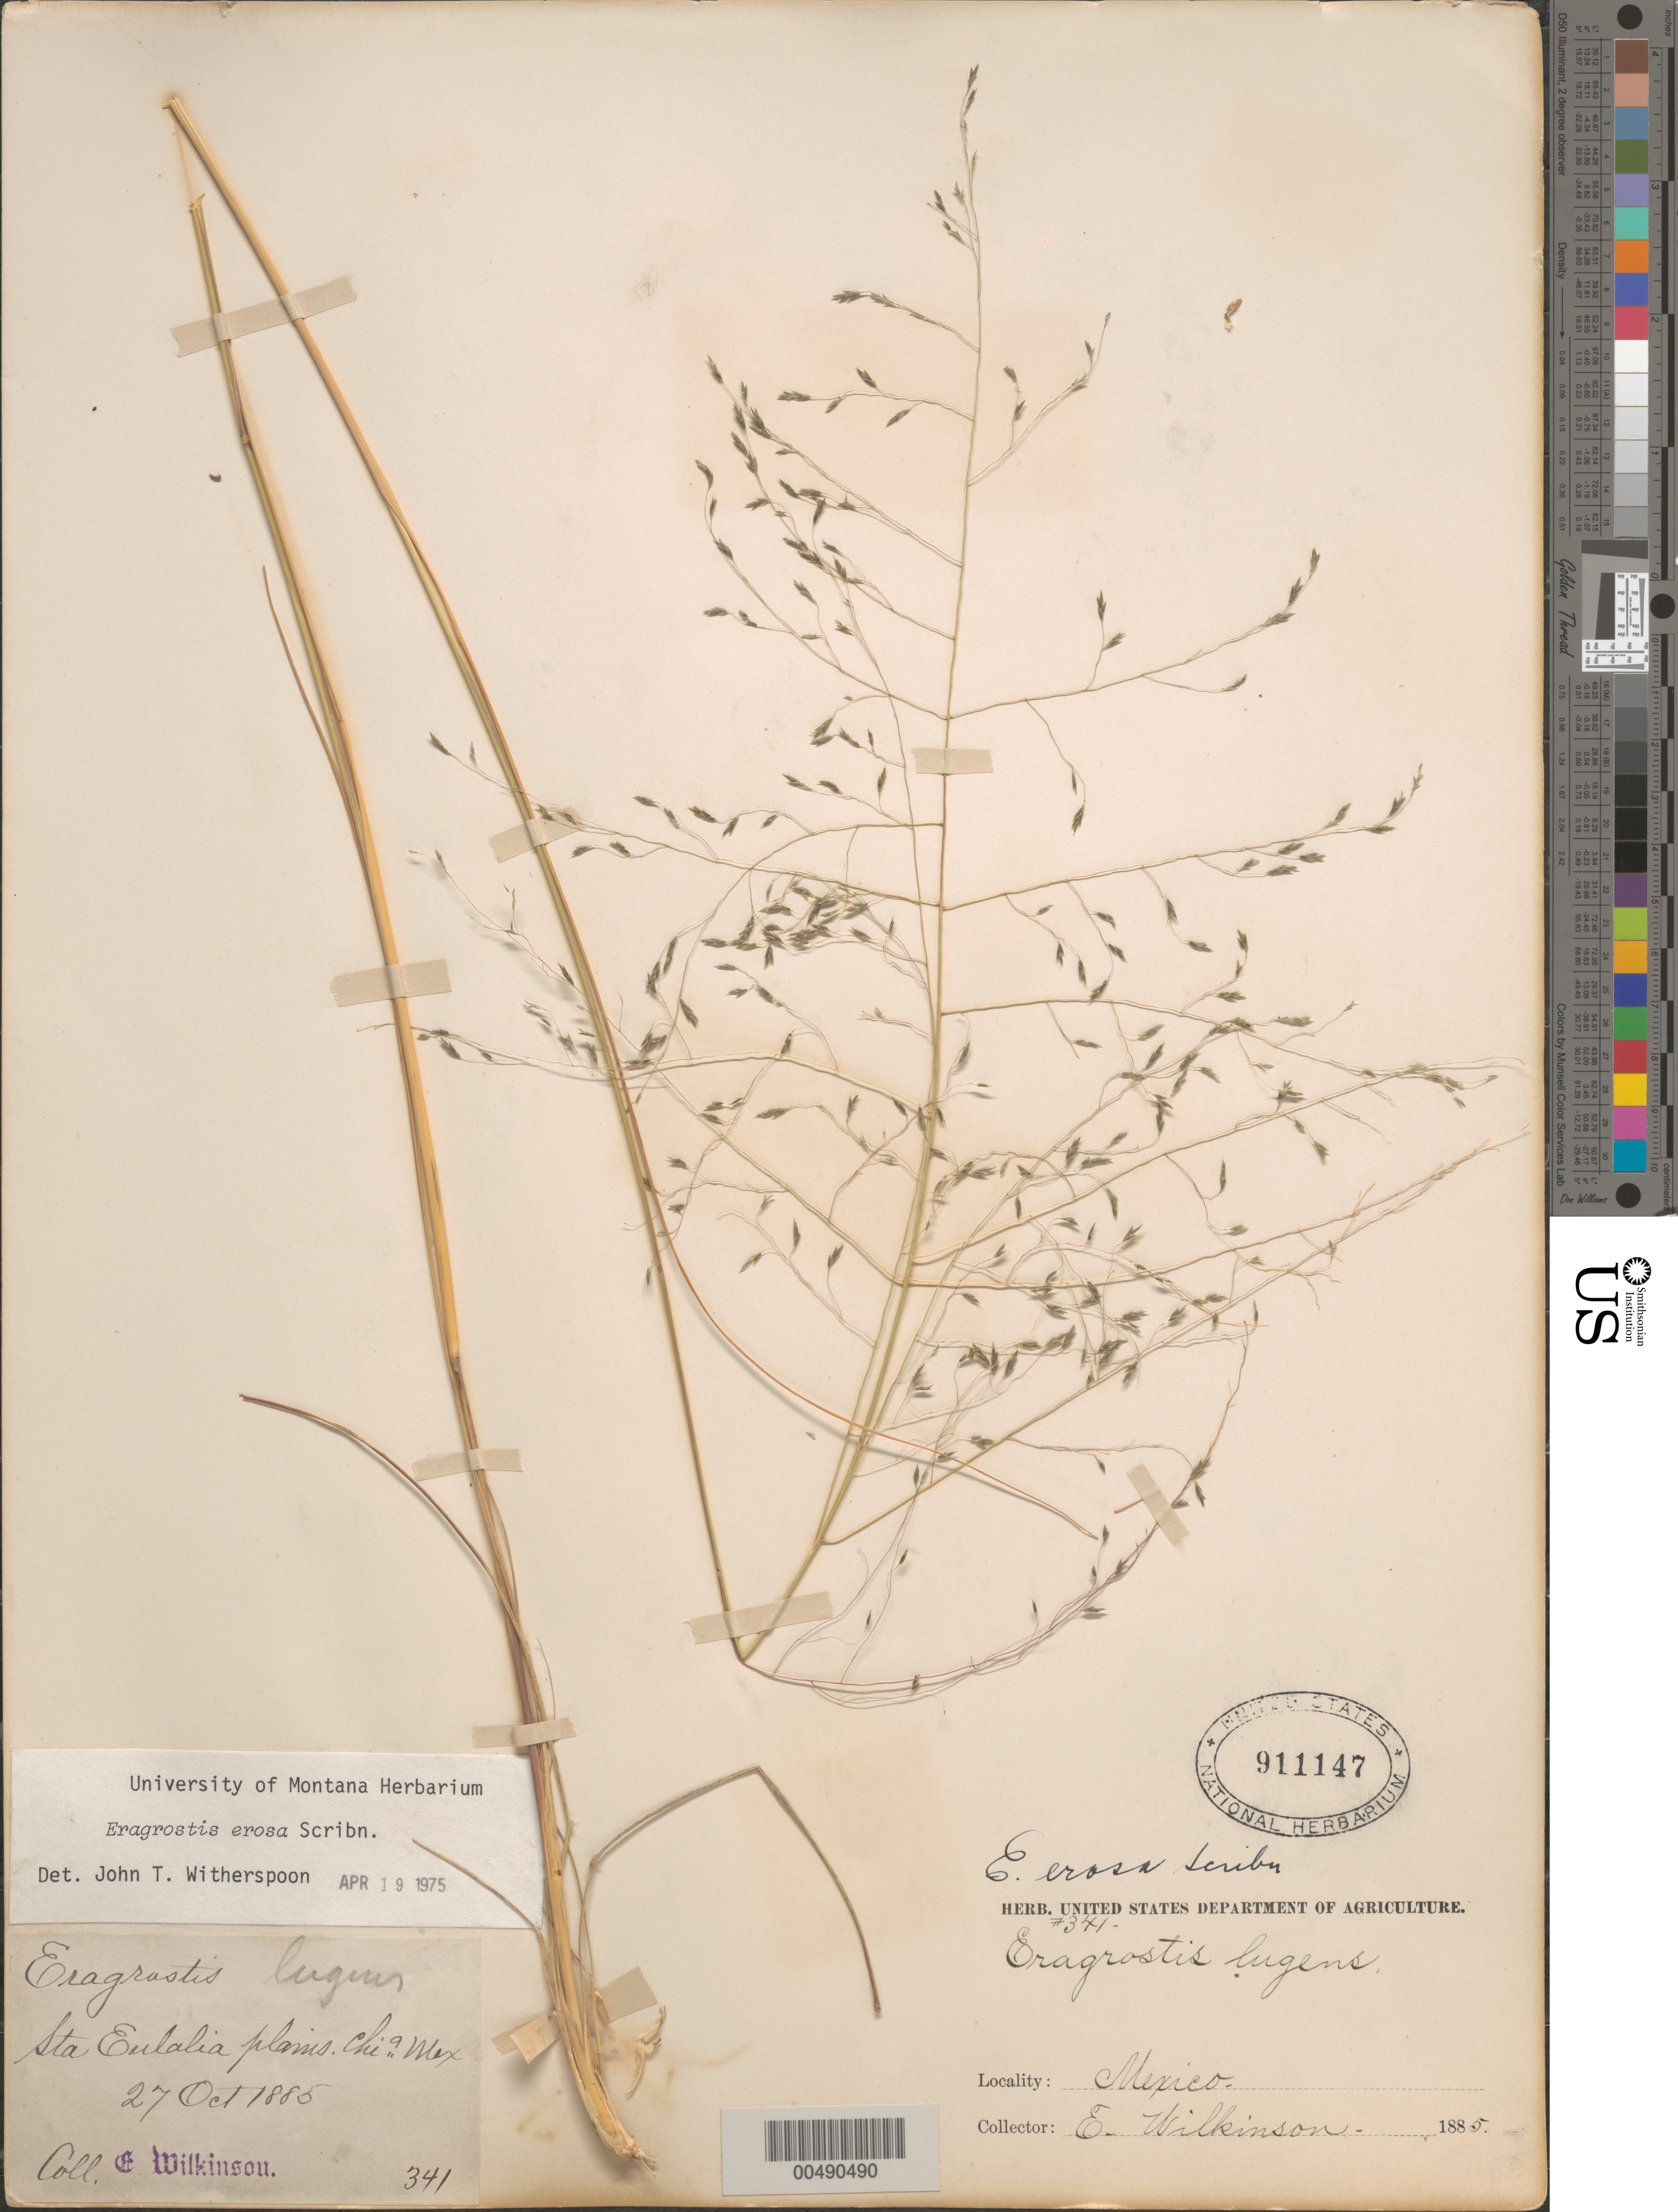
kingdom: Plantae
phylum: Tracheophyta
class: Liliopsida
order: Poales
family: Poaceae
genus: Eragrostis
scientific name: Eragrostis erosa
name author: Scribn. ex W.J. Beal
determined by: Witherspoon, John T.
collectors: E. Wilkinson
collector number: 341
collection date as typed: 27 Oct 1885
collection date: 1885-10-27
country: Mexico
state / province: Chihuahua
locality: Sta Eulalia plains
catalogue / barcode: US 911147